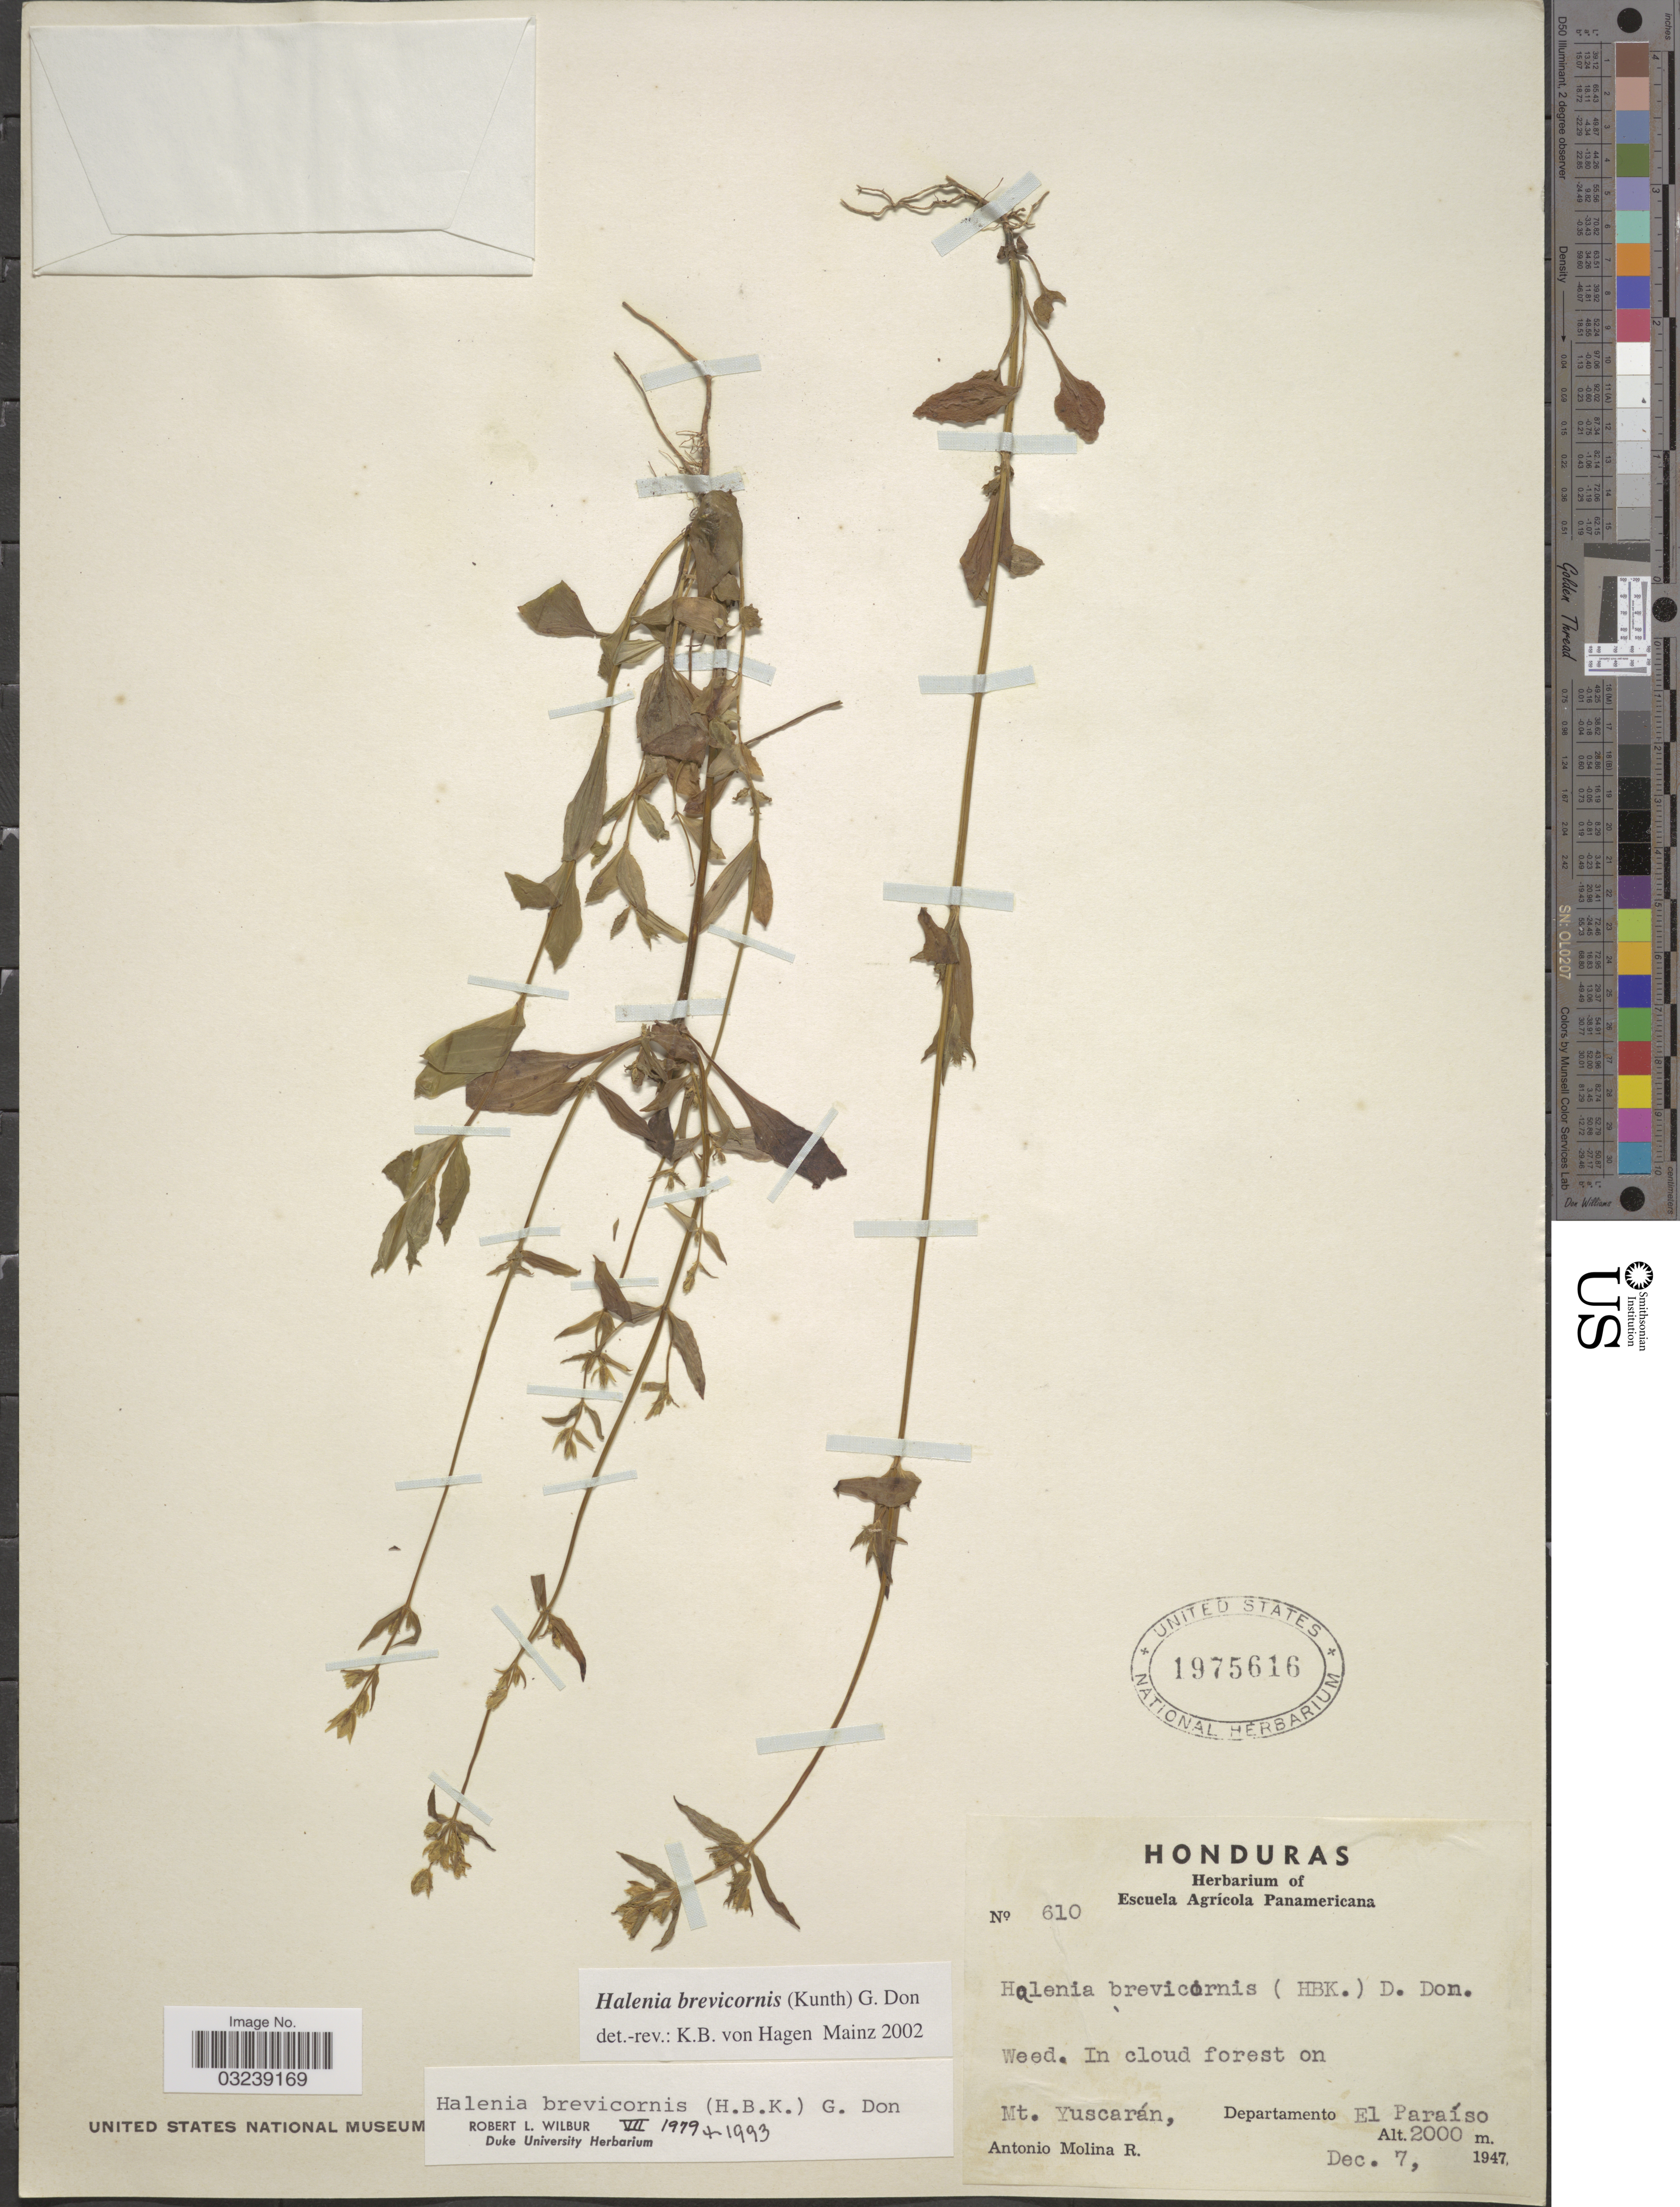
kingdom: Plantae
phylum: Tracheophyta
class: Magnoliopsida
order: Gentianales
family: Gentianaceae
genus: Halenia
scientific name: Halenia brevicornis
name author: (Kunth) G. Don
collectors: A. Molina R.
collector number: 610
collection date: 1947-12-07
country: Honduras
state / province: El Paraíso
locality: In cloud forest on Mt. Yuscarán, Departamento El Paraíso.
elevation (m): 2000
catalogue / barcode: US 1975616